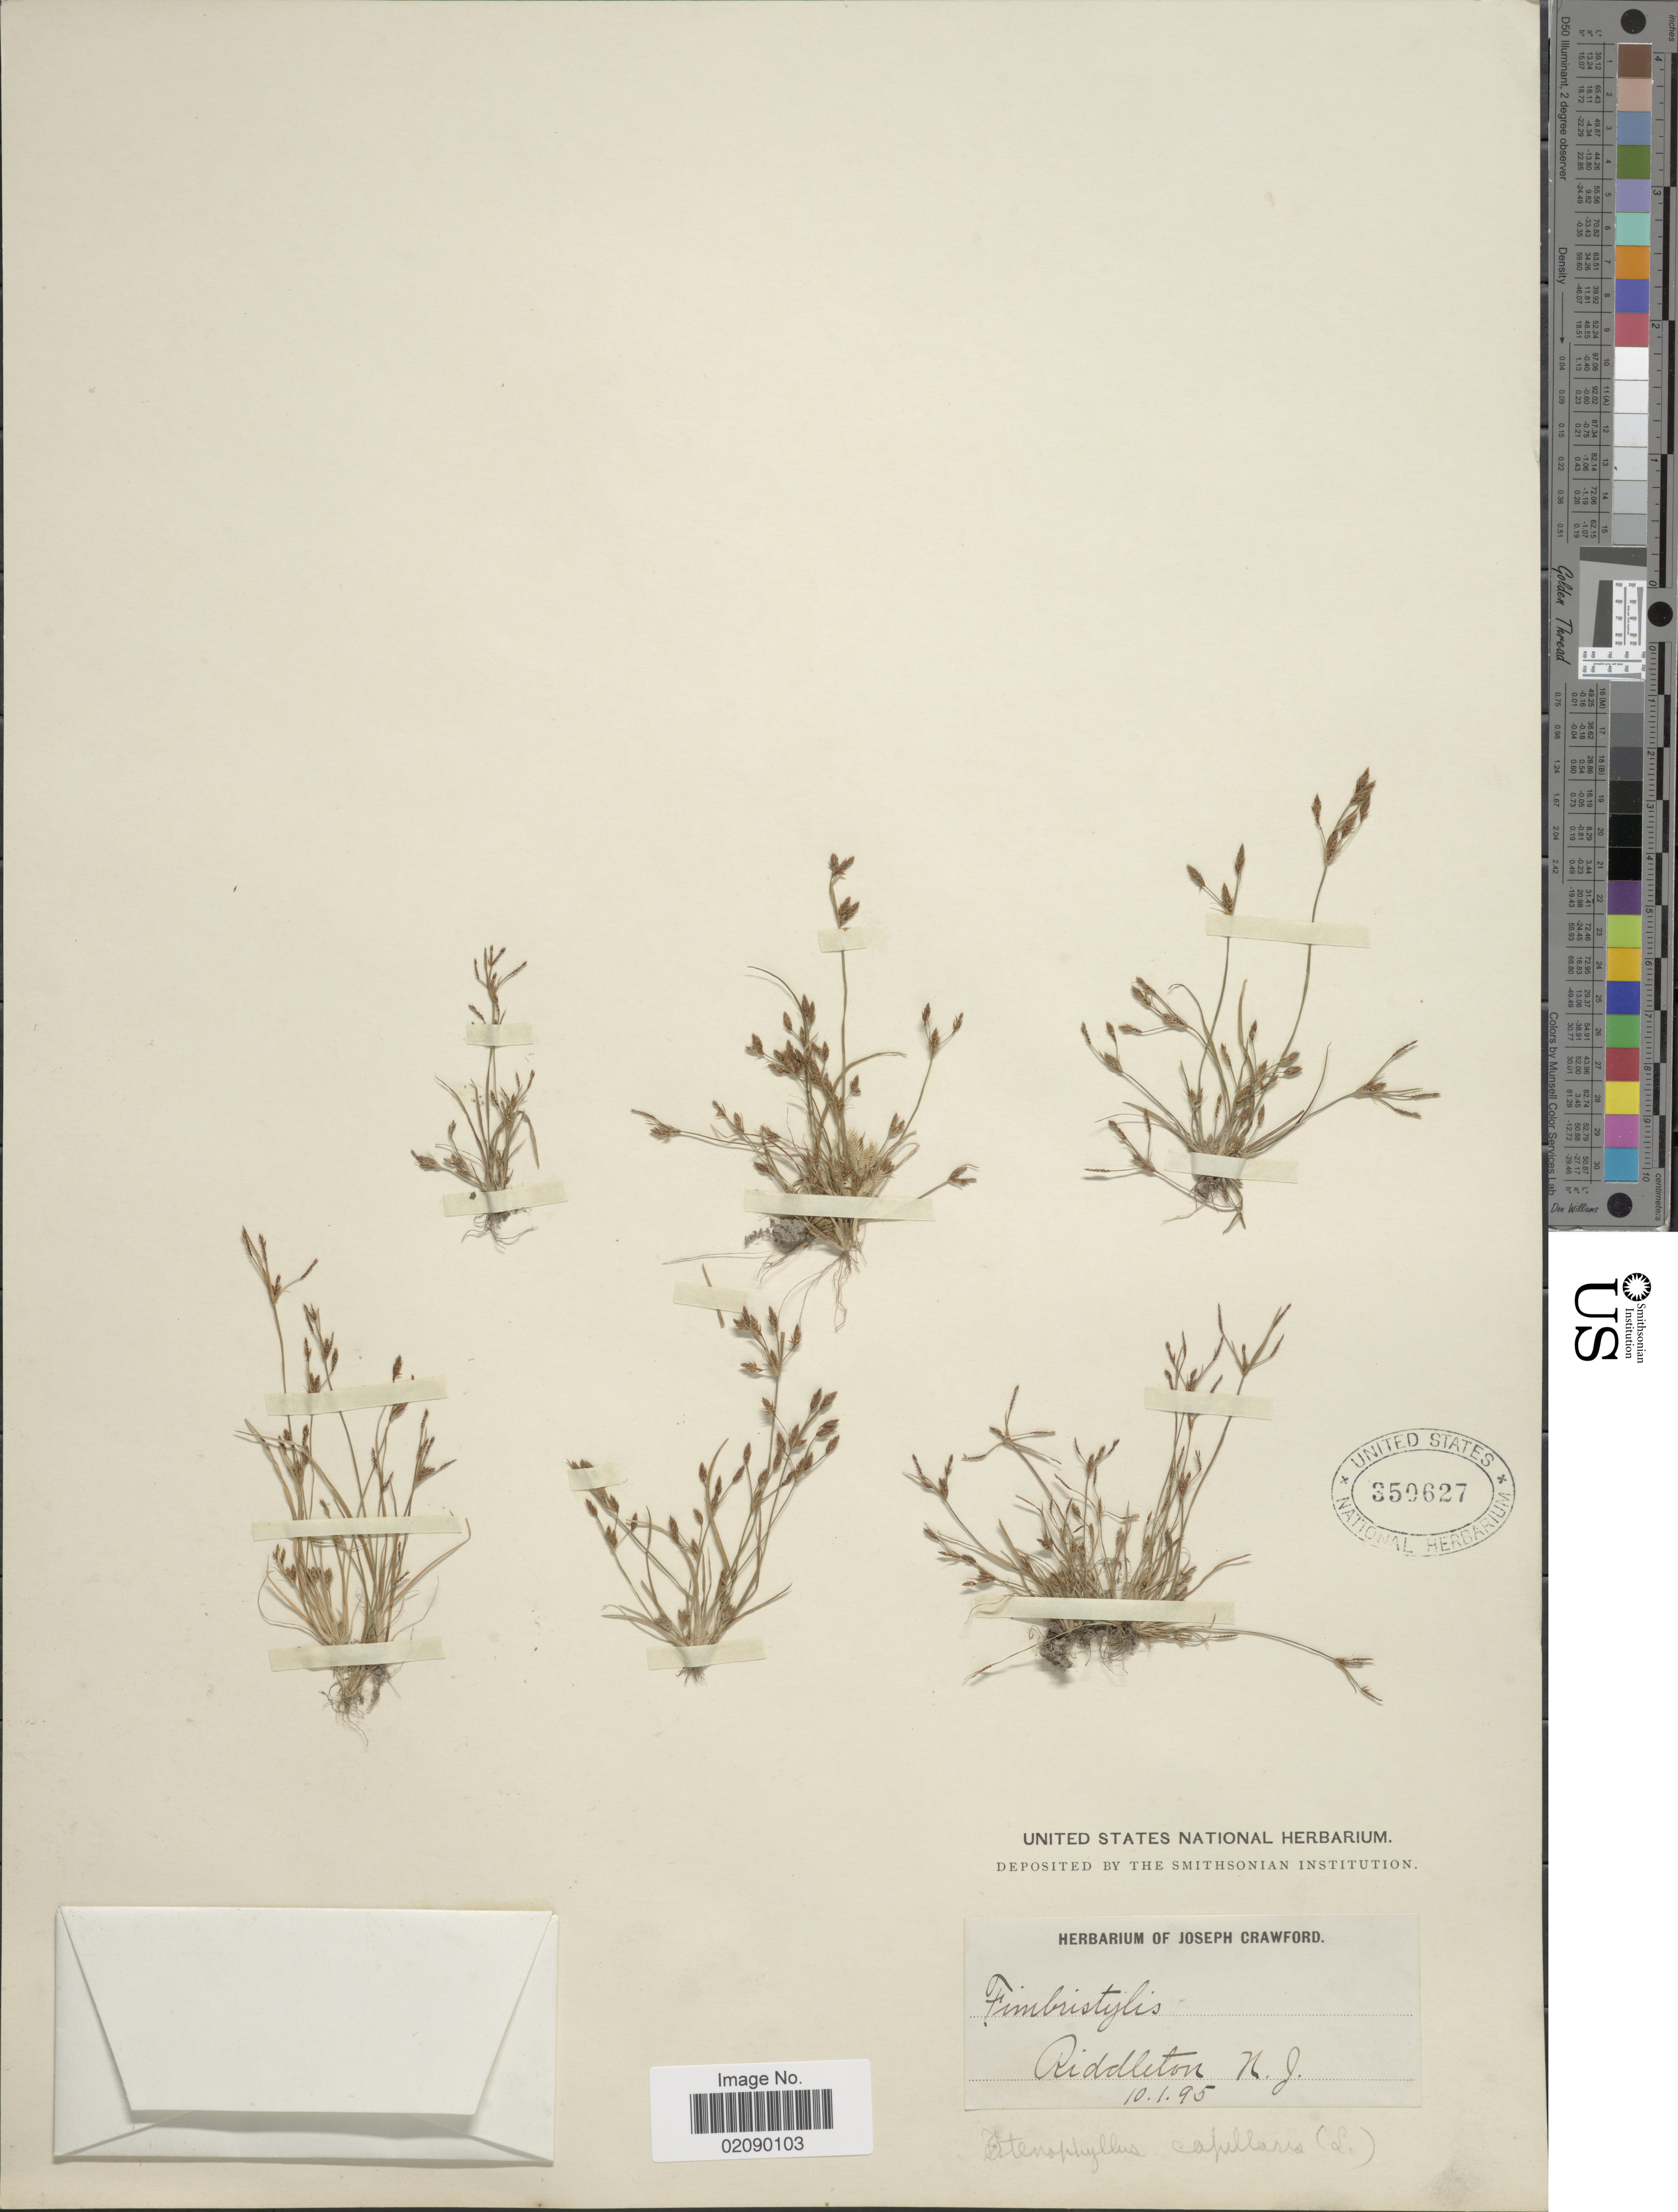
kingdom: Plantae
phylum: Tracheophyta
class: Liliopsida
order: Poales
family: Cyperaceae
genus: Bulbostylis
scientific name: Bulbostylis capillaris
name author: (L.) Kunth ex C.B. Clarke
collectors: ex herb. Joseph Crawford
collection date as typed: Transcribed d/m/y: 10/1/95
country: United States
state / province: New Jersey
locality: Riddleton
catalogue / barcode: US 350627